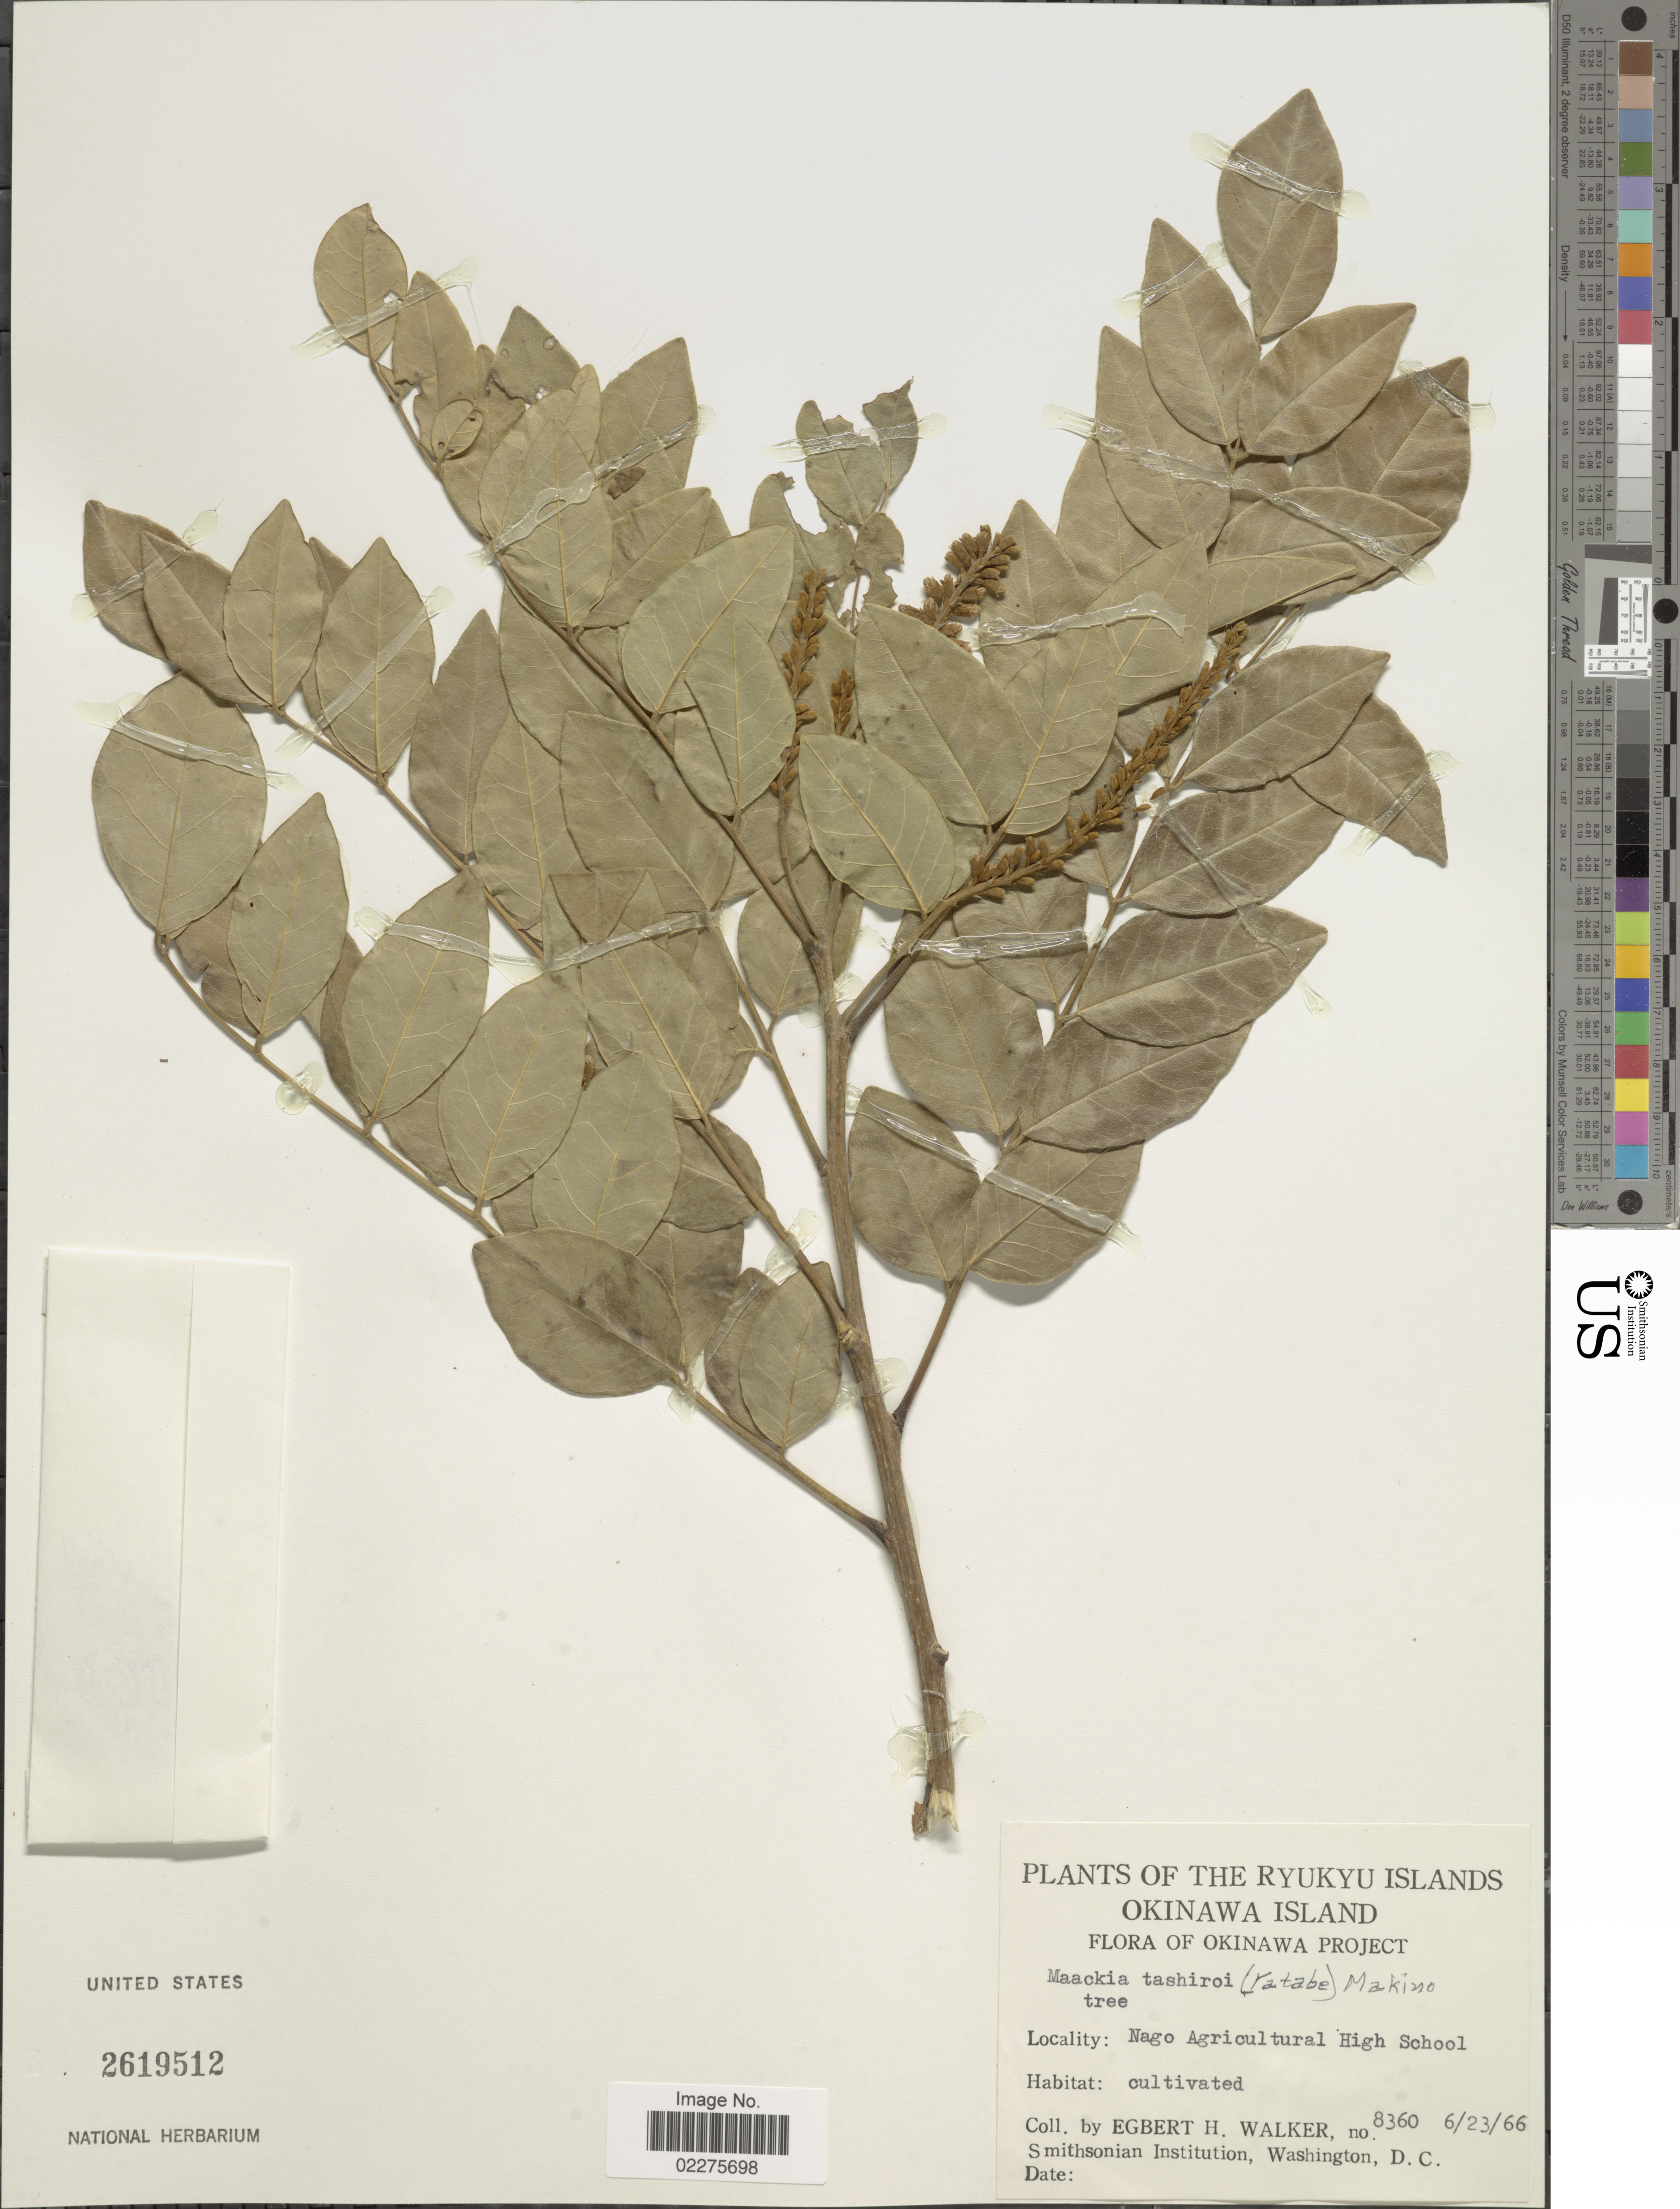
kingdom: Plantae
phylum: Tracheophyta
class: Magnoliopsida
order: Fabales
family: Fabaceae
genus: Maackia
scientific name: Maackia tashiroi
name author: (Yatabe) Makino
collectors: E. H. Walker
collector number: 8360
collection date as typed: Transcribed d/m/y: 23/6/66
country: Japan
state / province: Okinawa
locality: Ryukyu Islands. Nago Agricultural High School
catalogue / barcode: US 2619512